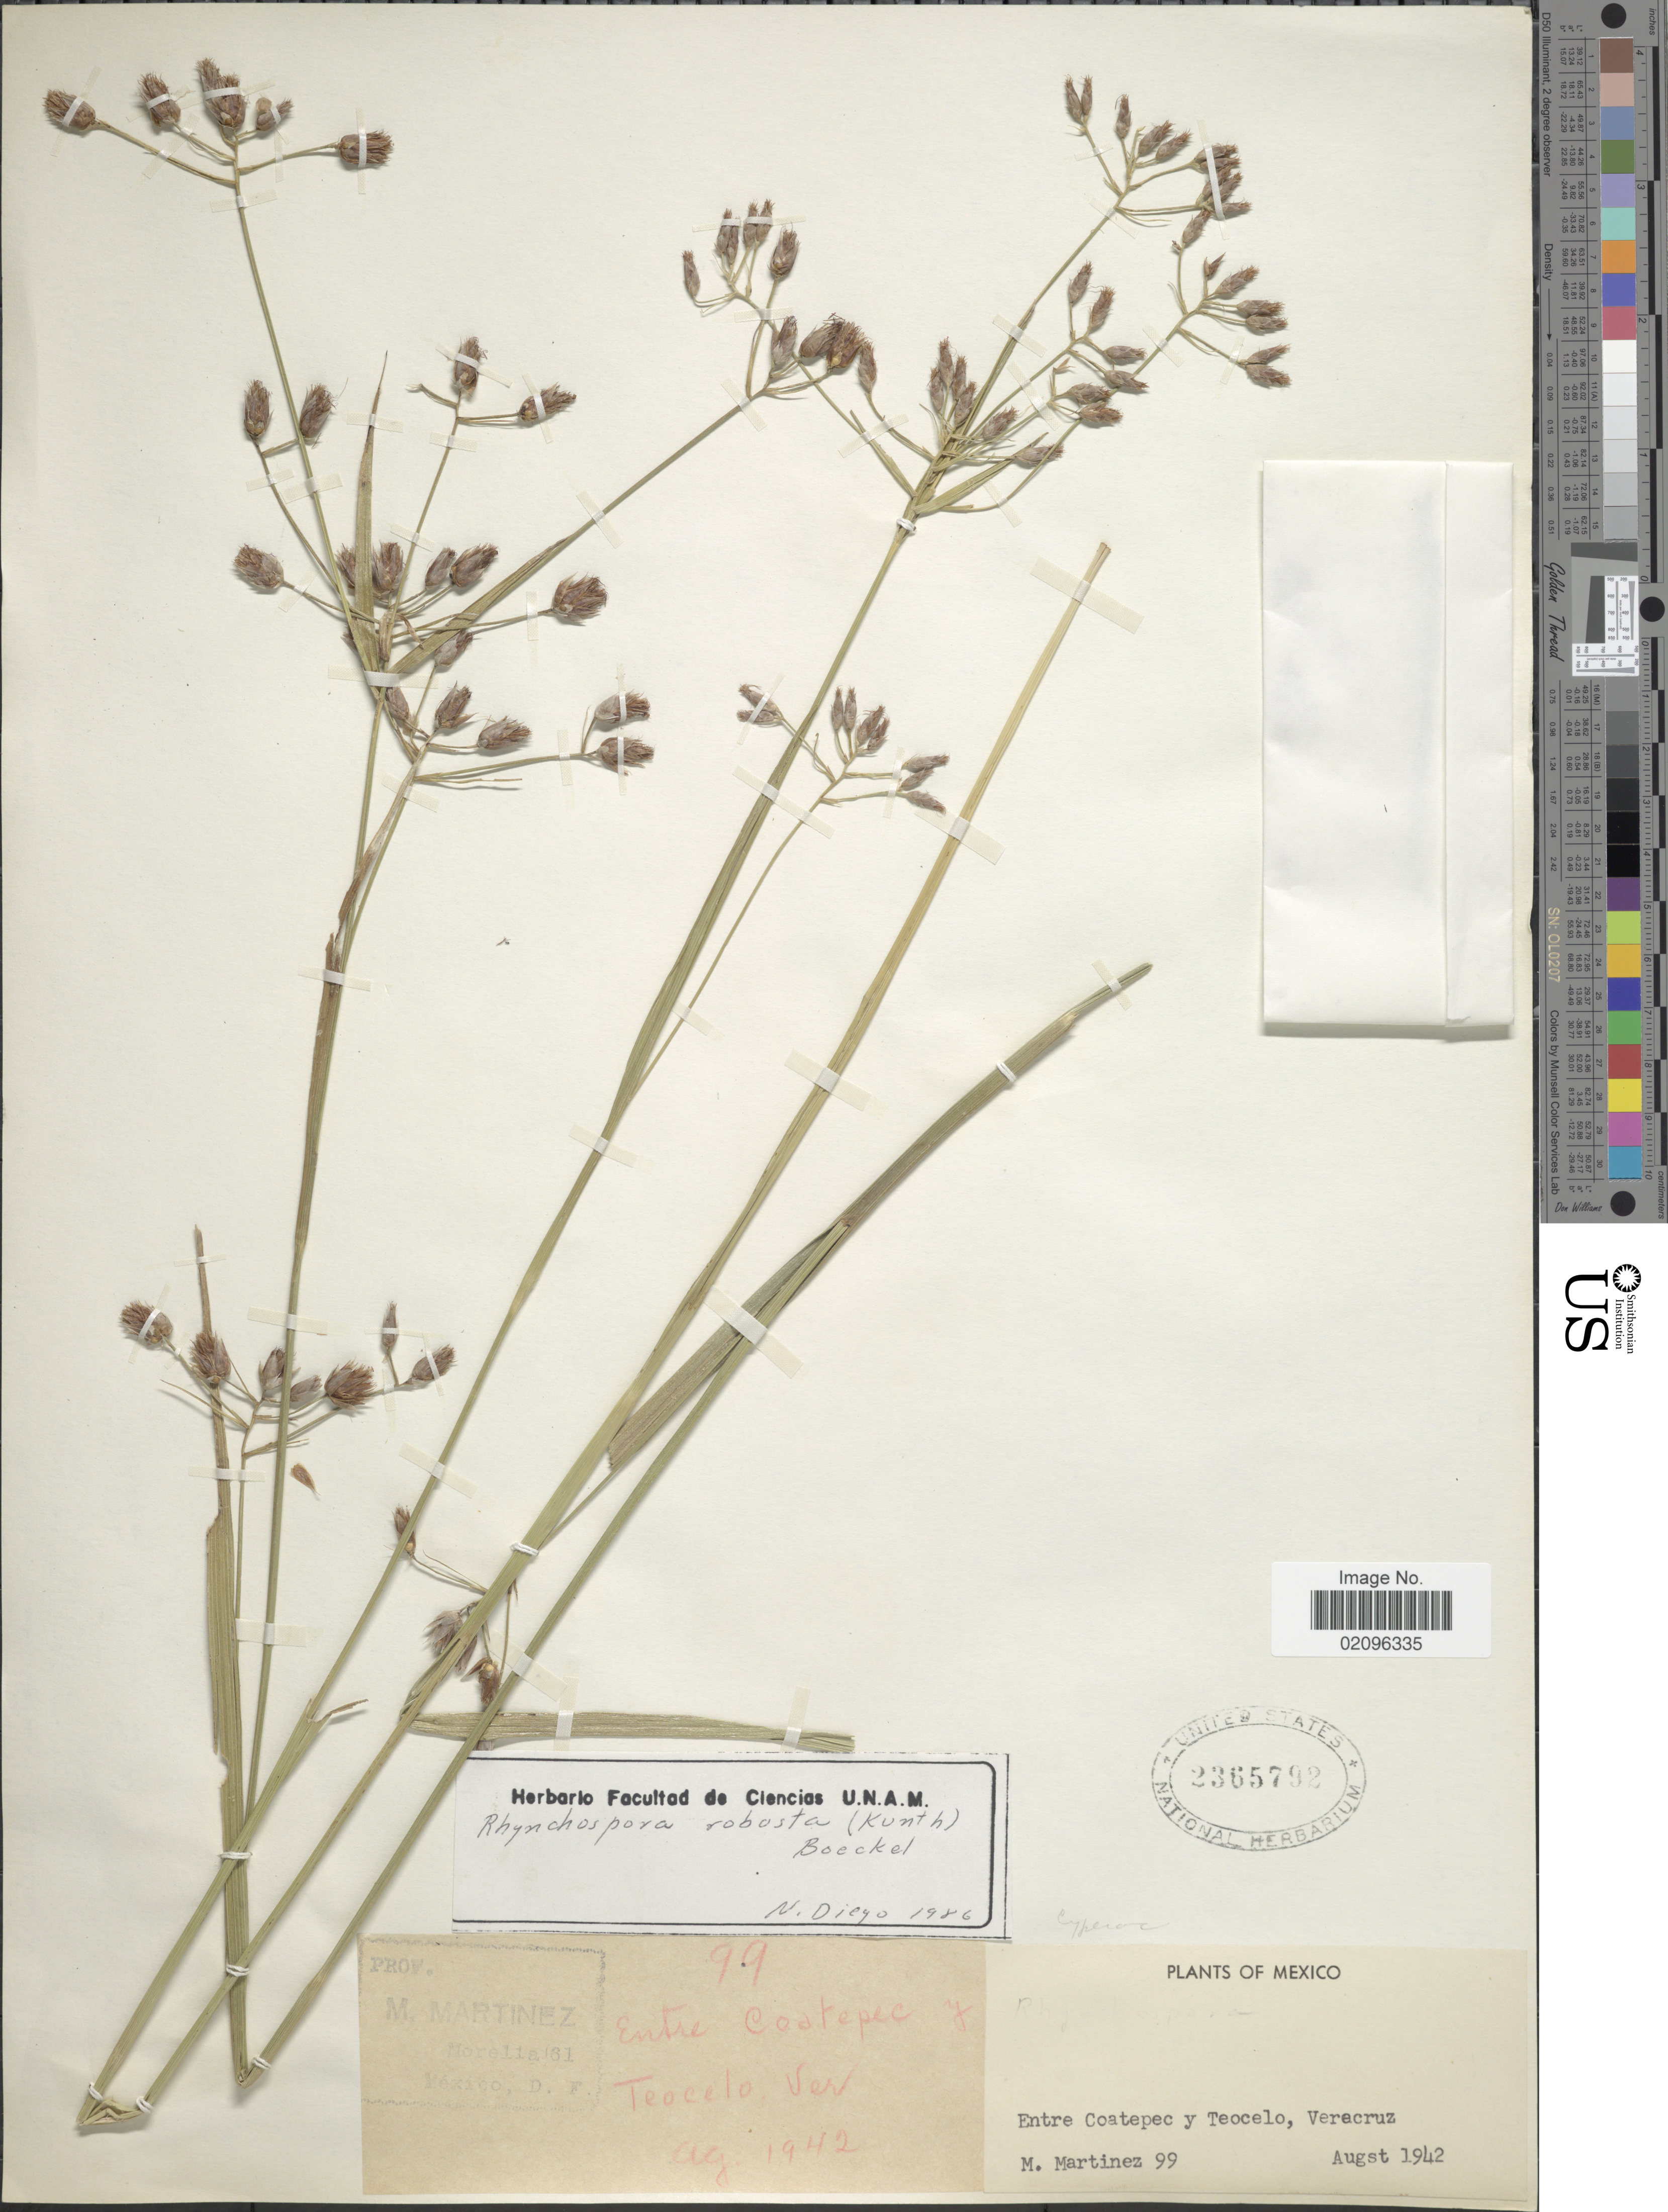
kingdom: Plantae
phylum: Tracheophyta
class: Liliopsida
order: Poales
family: Cyperaceae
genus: Rhynchospora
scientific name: Rhynchospora robusta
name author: (Kunth) Boeckeler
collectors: M. Martinez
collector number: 99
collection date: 1942-08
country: Mexico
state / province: Veracruz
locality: Entre Coatepec y Teocelo, Veracruz.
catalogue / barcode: US 2365792